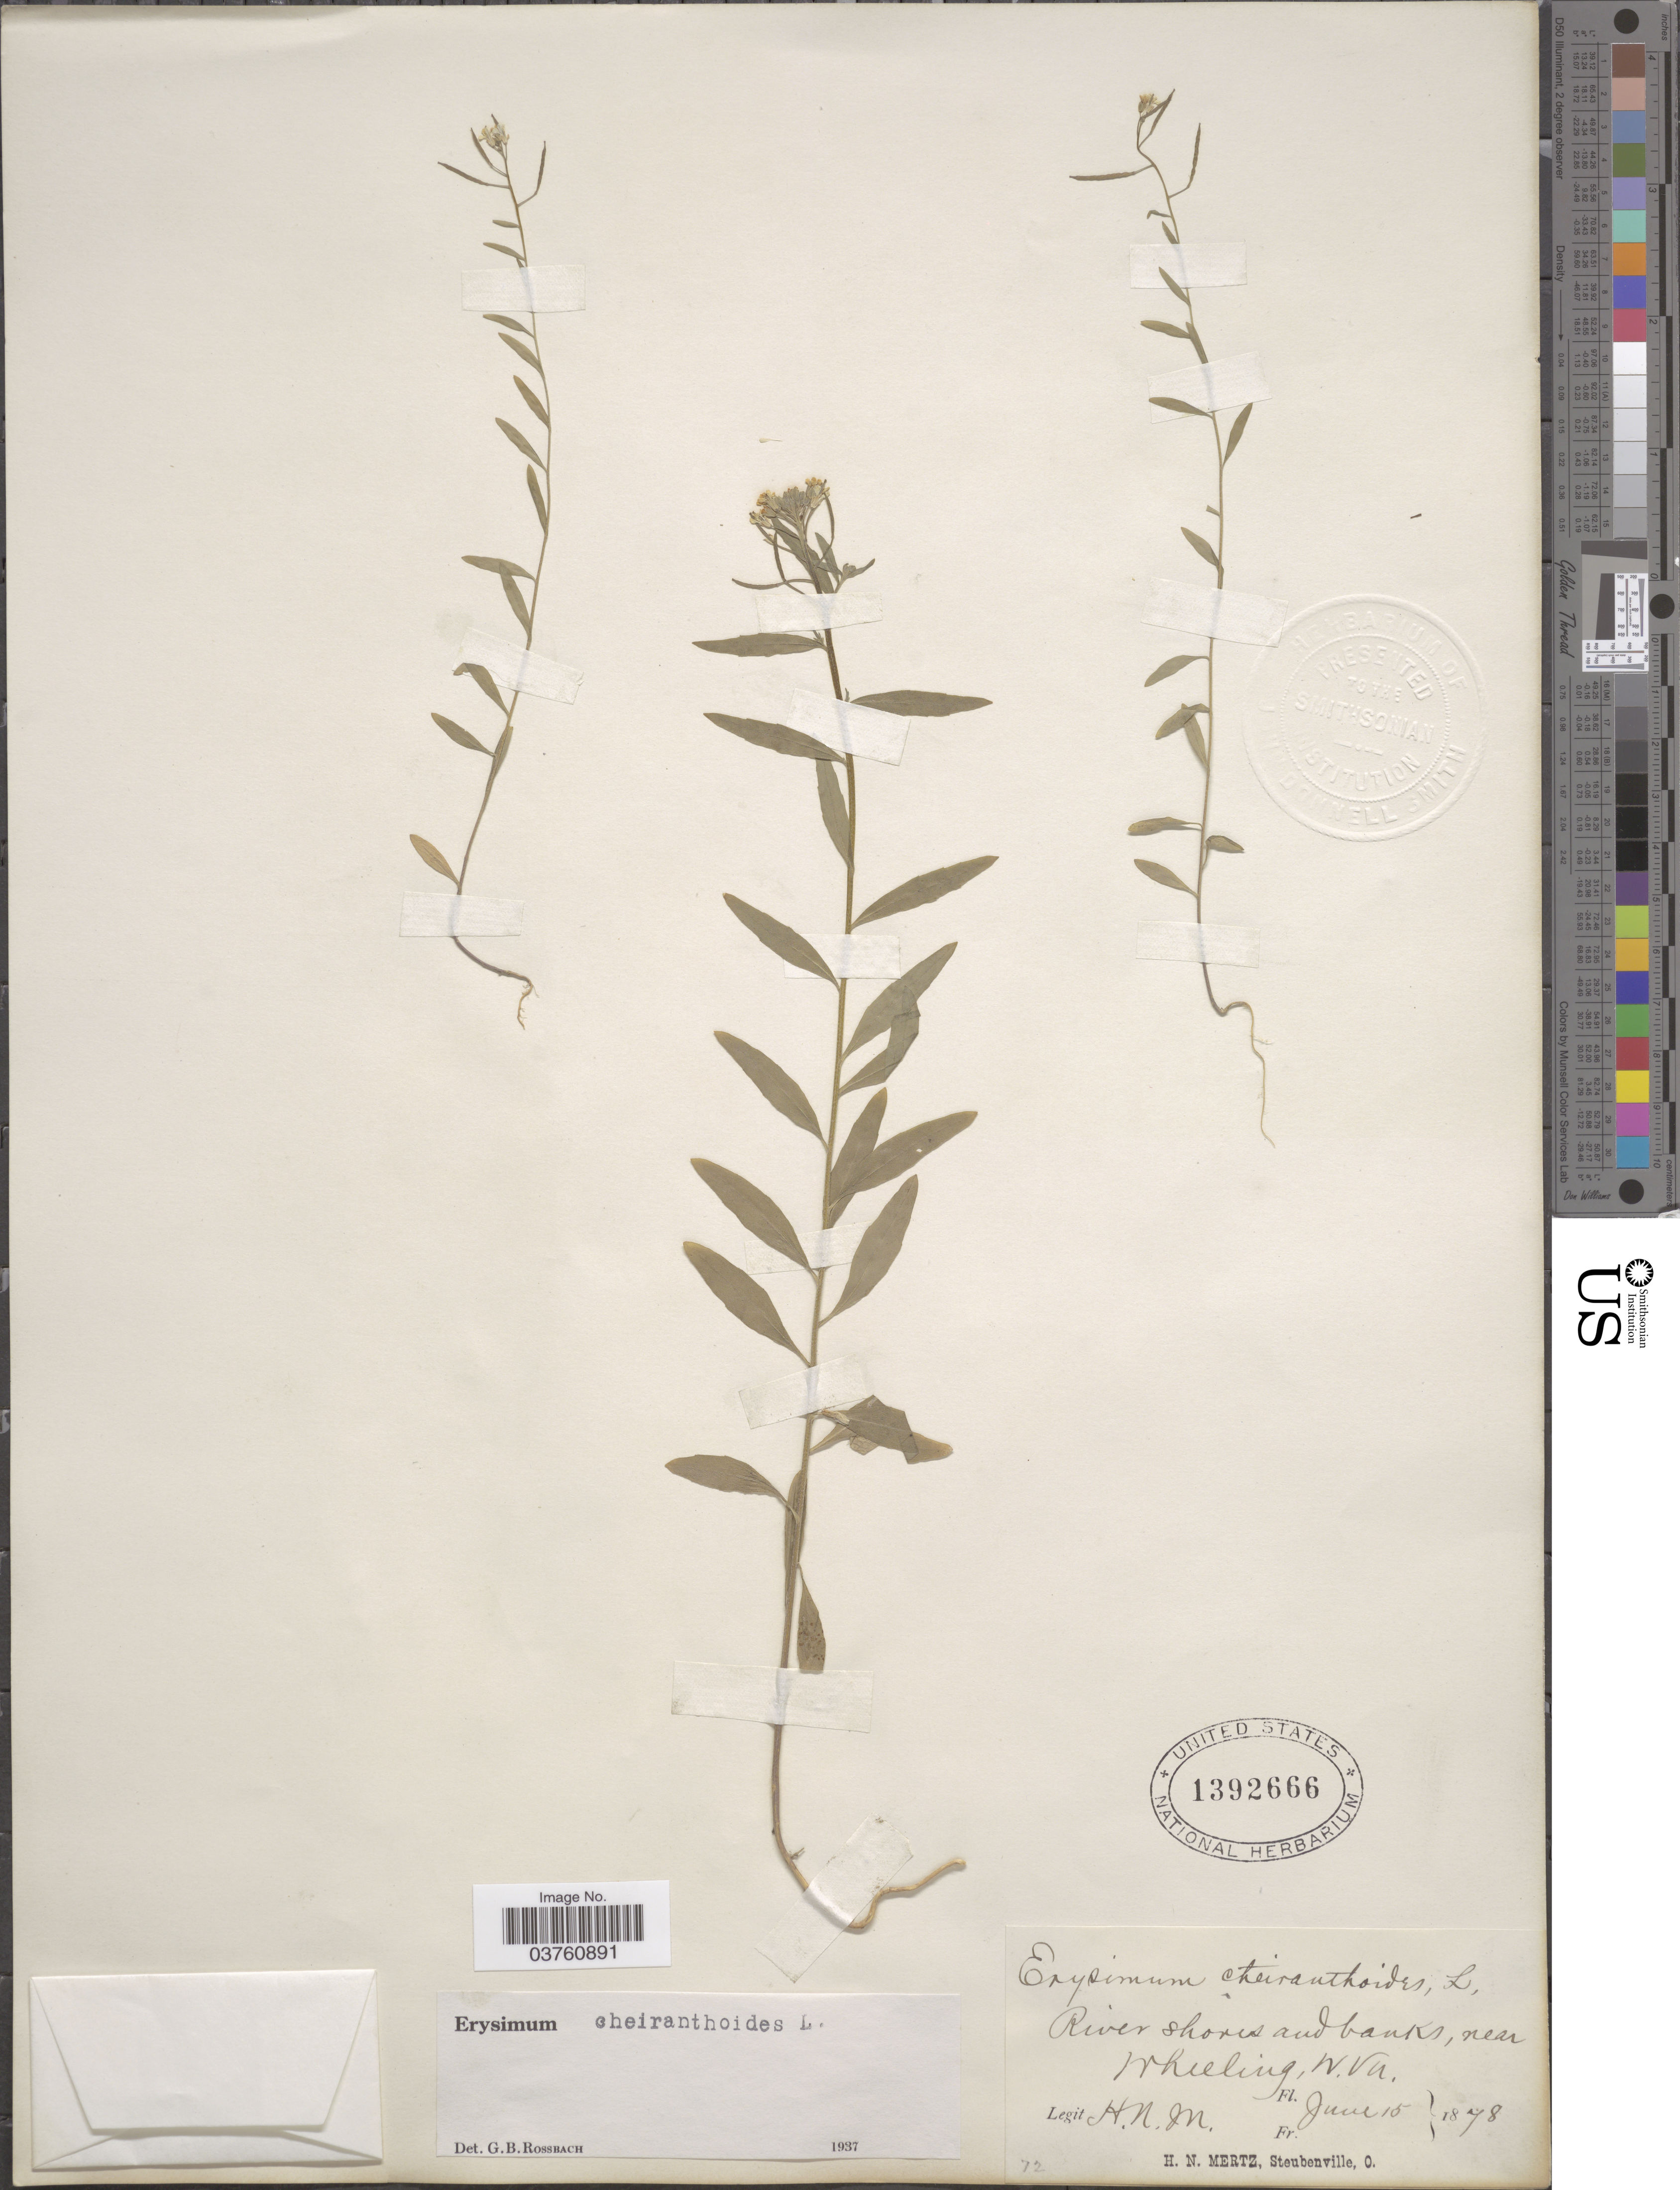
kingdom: Plantae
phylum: Tracheophyta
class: Magnoliopsida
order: Brassicales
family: Brassicaceae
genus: Erysimum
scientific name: Erysimum cheiranthoides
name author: L.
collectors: H. Mertz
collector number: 72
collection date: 1878-06-15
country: United States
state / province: West Virginia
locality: River shores and banks, near Wheeling.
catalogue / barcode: US 1382666